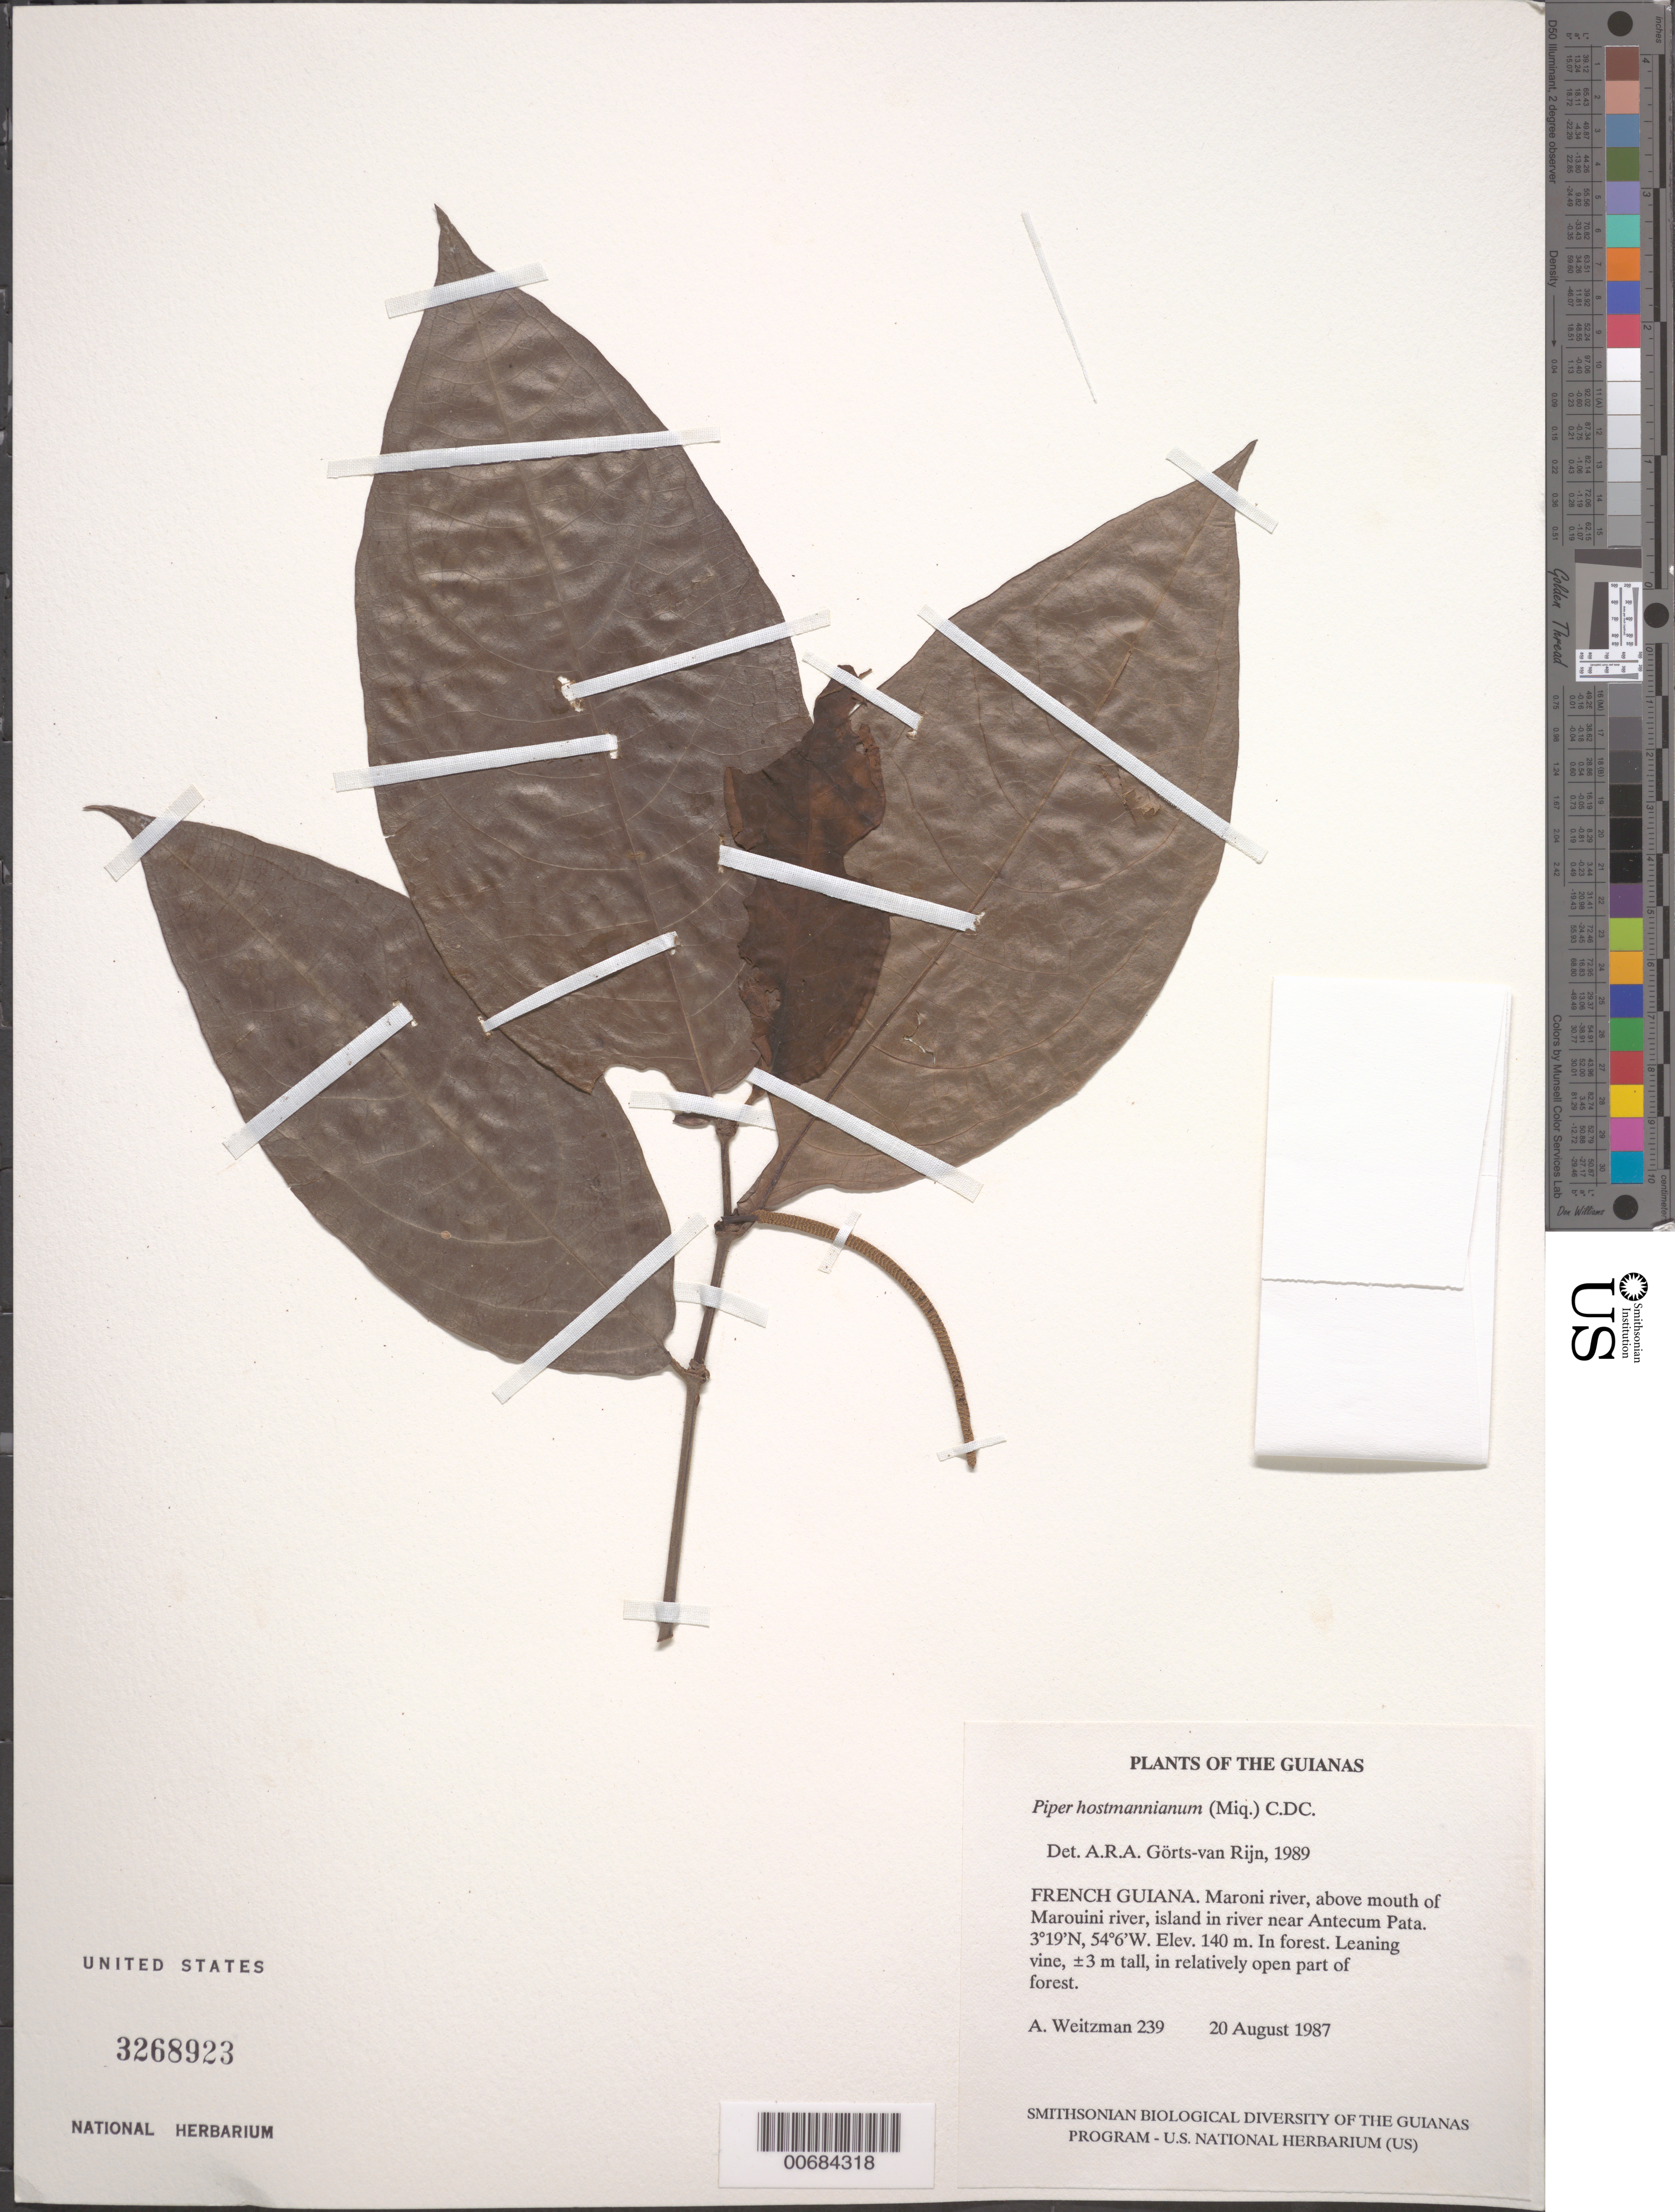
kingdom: Plantae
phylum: Tracheophyta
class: Magnoliopsida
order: Piperales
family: Piperaceae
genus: Piper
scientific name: Piper hostmannianum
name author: (Miq.) C. DC.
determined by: Görts-van Rijn, A. R. A.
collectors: A. L. Weitzman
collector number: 239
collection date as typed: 20 August 1987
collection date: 1987-08-20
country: French Guiana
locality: Maroni river, above mouth of Marouini river, island in river near Antecum Pata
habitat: In forest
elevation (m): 140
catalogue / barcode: US 3268923